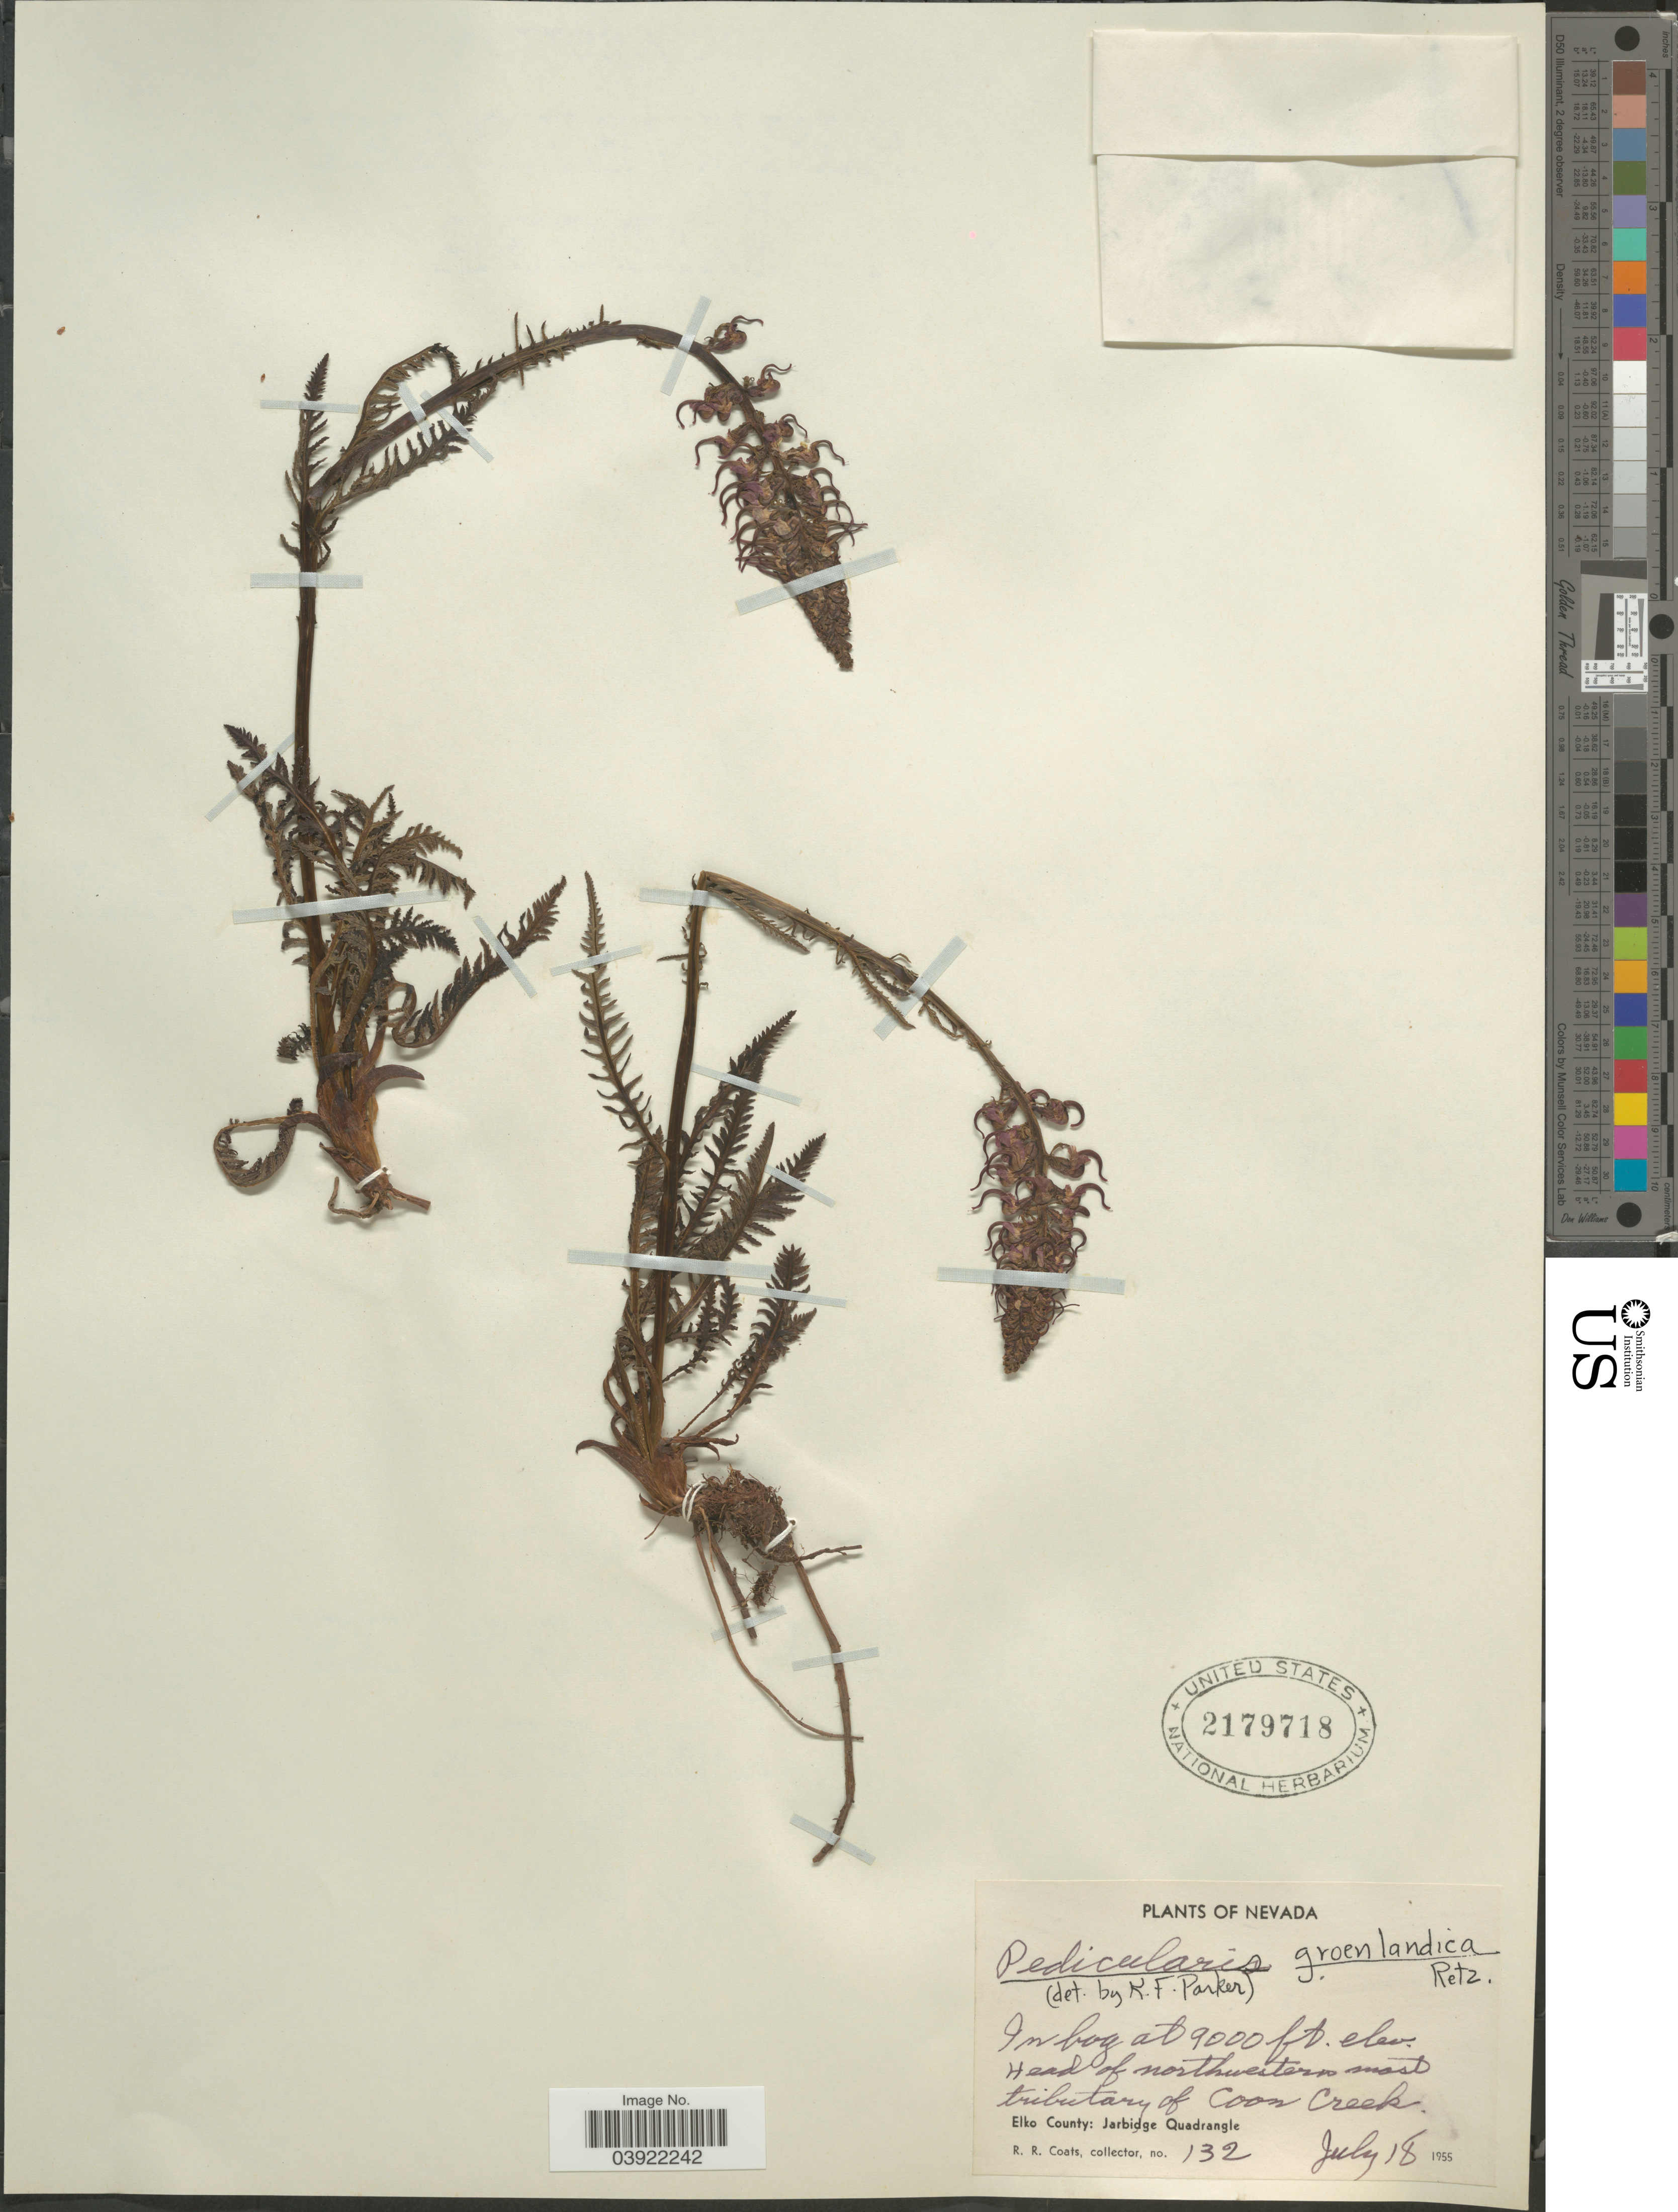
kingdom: Plantae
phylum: Tracheophyta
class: Magnoliopsida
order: Lamiales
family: Orobanchaceae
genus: Pedicularis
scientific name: Pedicularis groenlandica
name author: Retz.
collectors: R. Coats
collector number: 132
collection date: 1955-07-18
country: United States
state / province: Nevada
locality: Head of northwestern most tributary of Coon Creek. Elko County; Jarbidge Quadrangle.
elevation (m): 2743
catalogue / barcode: US 2179718